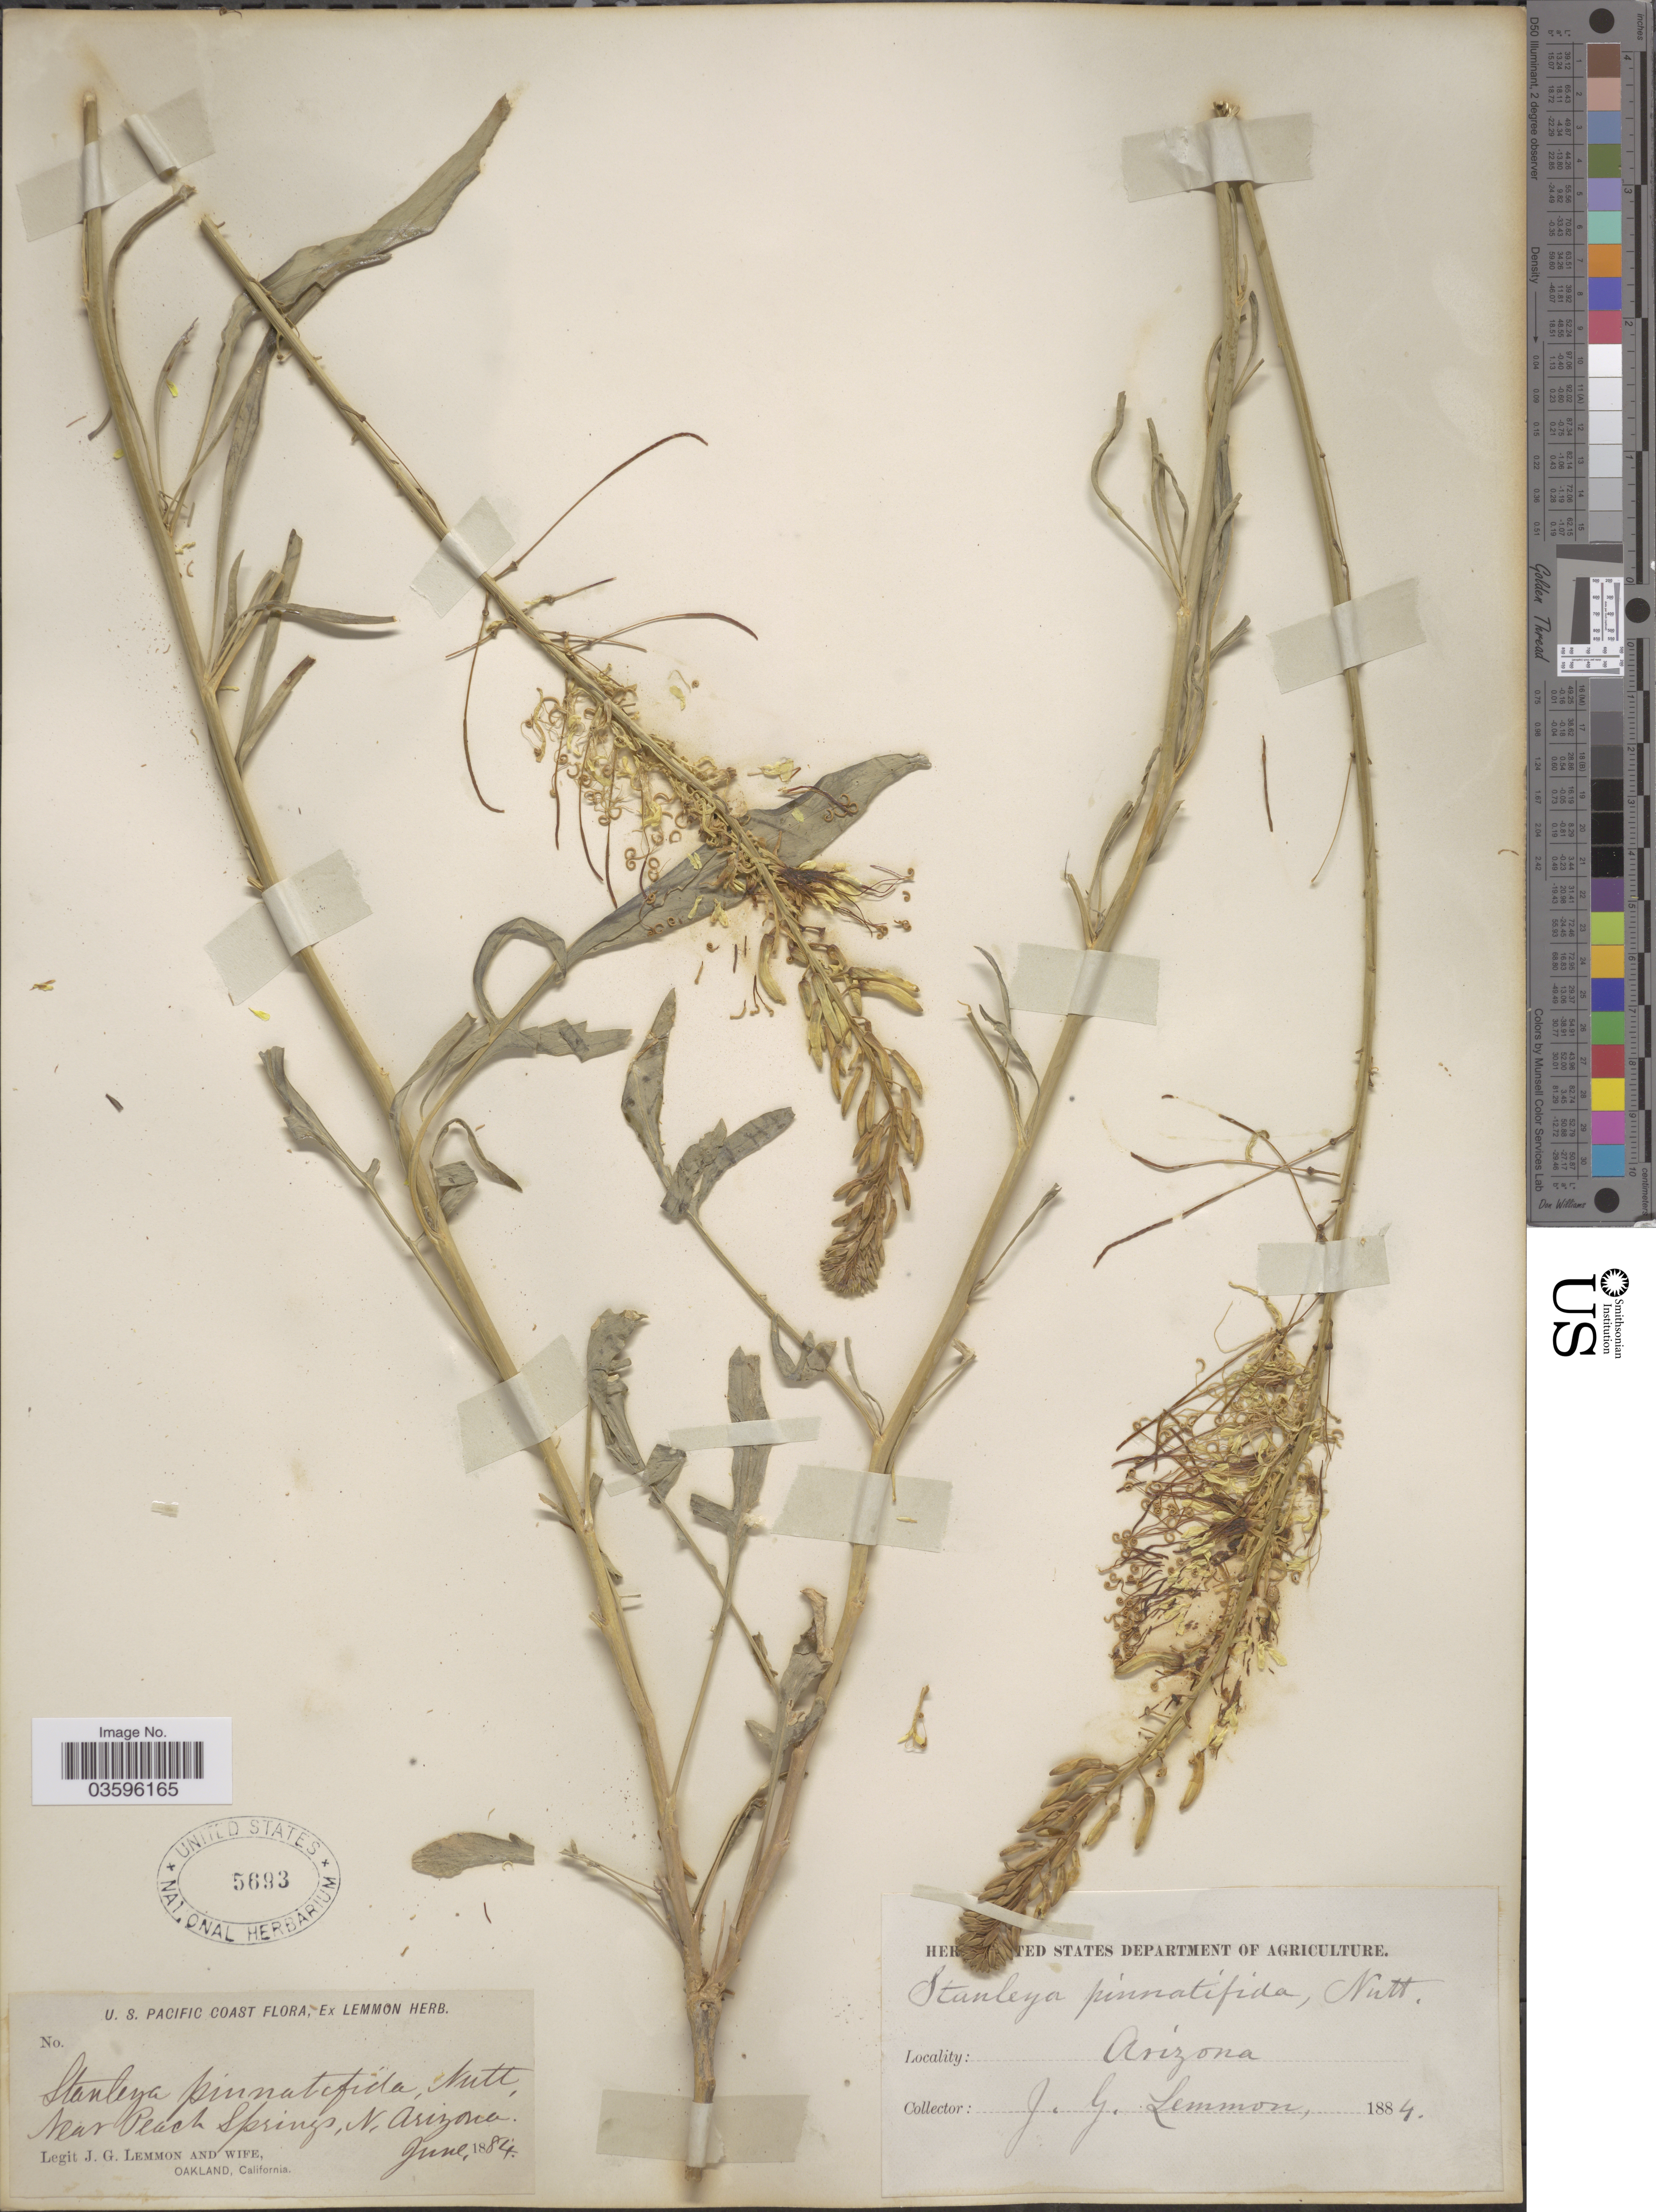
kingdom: Plantae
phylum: Tracheophyta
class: Magnoliopsida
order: Brassicales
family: Brassicaceae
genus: Stanleya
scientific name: Stanleya pinnata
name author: (Pursh) Britton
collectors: J. Lemmon & Mrs. J. G. Lemmon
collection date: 1884-06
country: United States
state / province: Arizona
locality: Near Peach Springs, N. Arizona.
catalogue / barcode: US 5693